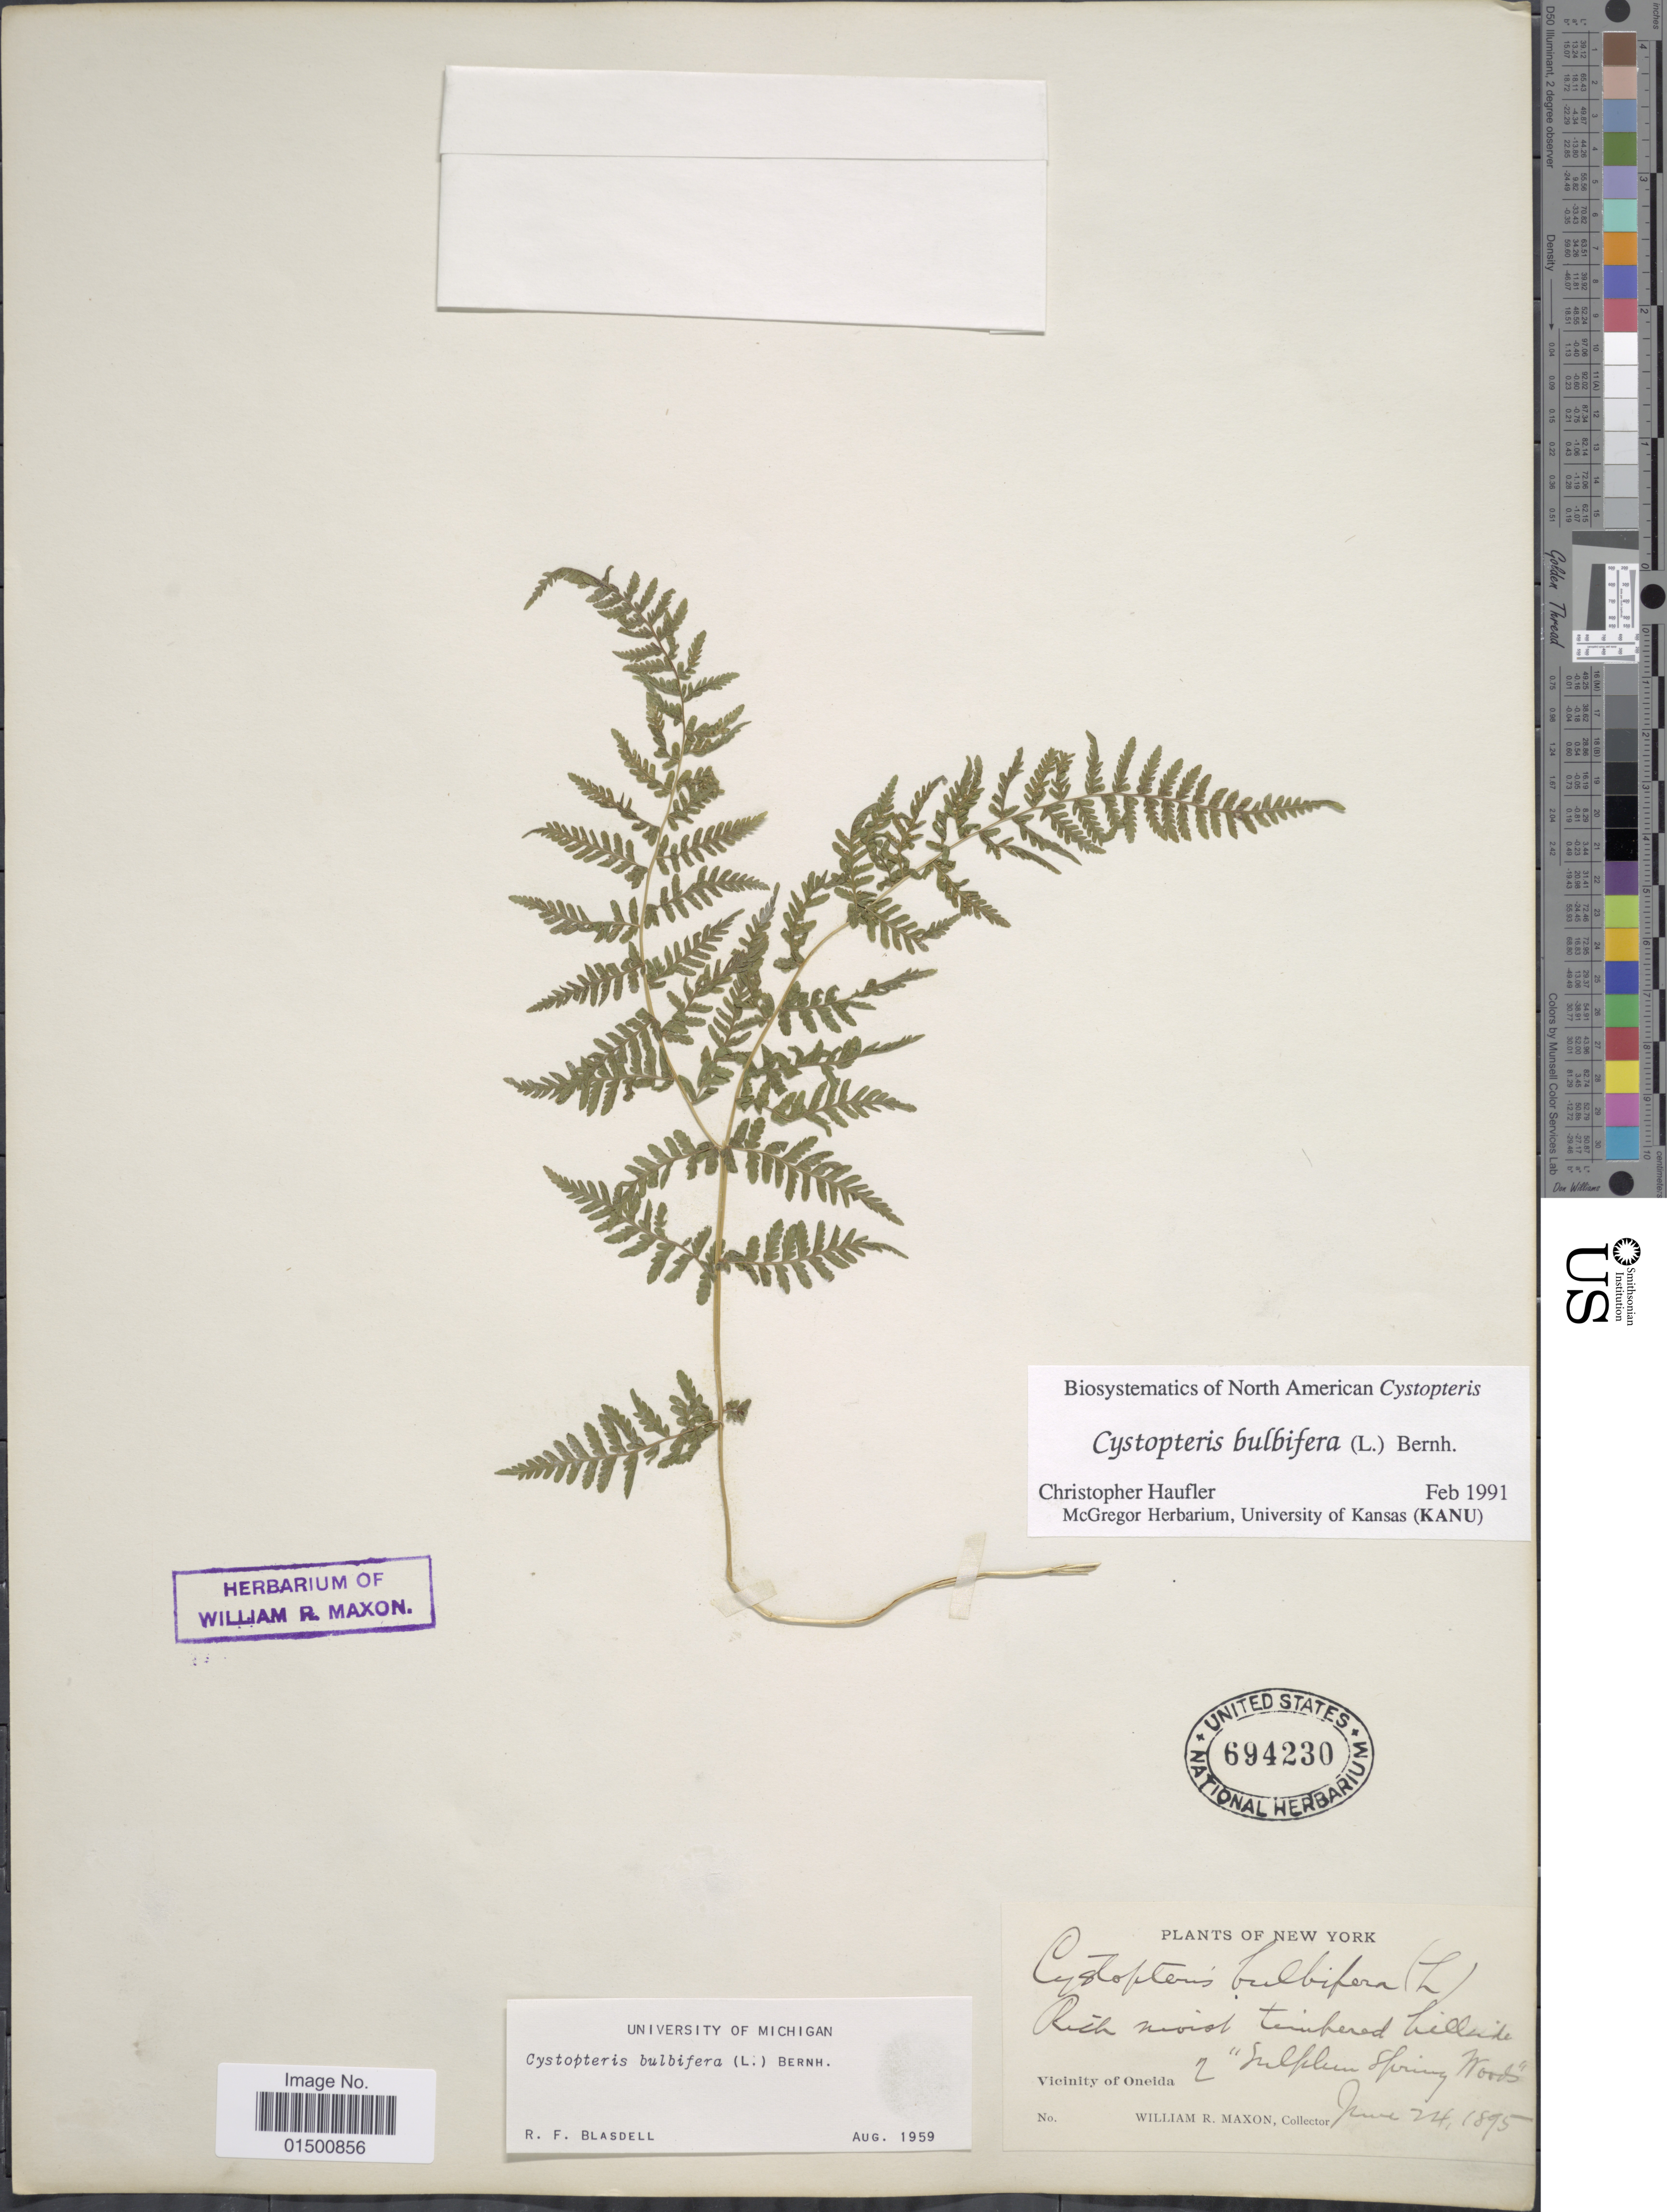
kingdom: Plantae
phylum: Tracheophyta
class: Polypodiopsida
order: Polypodiales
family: Cystopteridaceae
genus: Cystopteris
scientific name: Cystopteris bulbifera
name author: (L.) Bernh.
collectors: W. R. Maxon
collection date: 1895-06-24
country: United States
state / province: New York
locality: Vicinity of Oneida, hillside of Sulphur Spring woods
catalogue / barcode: US 694230